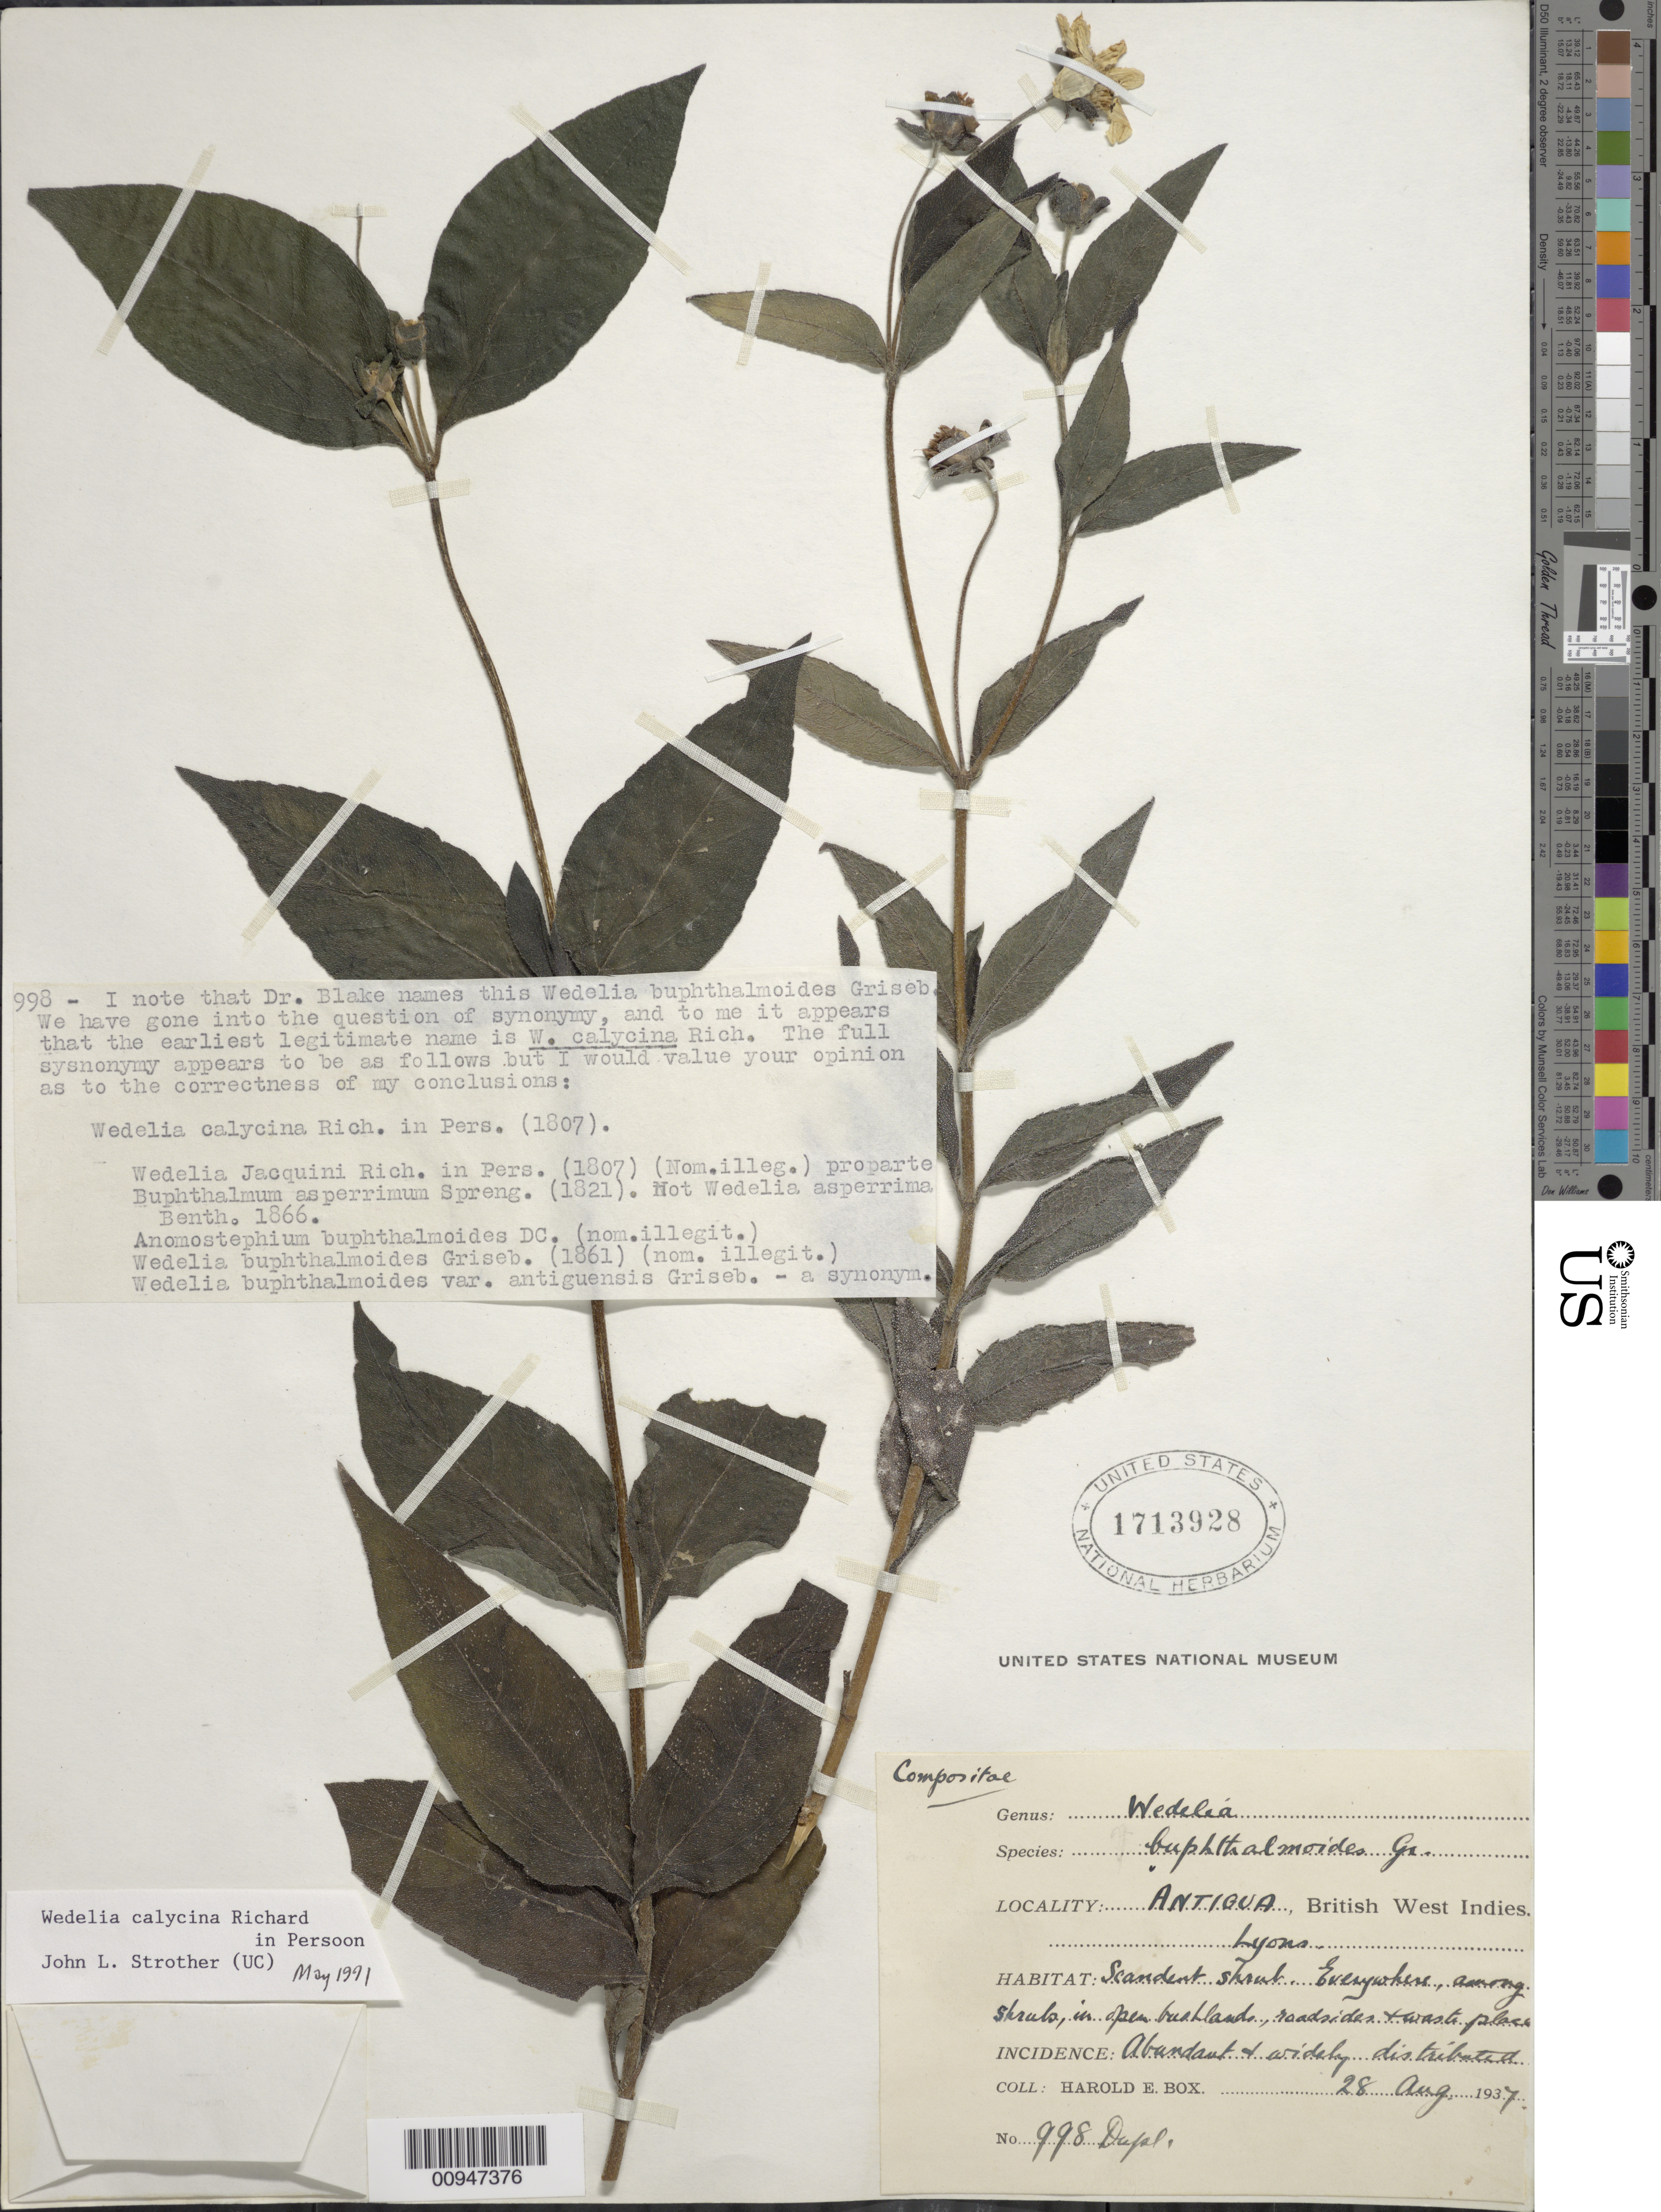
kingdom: Plantae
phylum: Tracheophyta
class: Magnoliopsida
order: Asterales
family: Asteraceae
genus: Wedelia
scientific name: Wedelia calycina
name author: Rich.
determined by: Strother, J. L.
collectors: H. E. Box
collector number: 998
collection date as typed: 28 Aug 1937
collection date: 1937-08-28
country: Antigua and Barbuda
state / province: Saint Philip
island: Antigua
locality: Lyon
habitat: Among shrubs in open bushlands, roadsides and waste places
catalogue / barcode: US 1713928